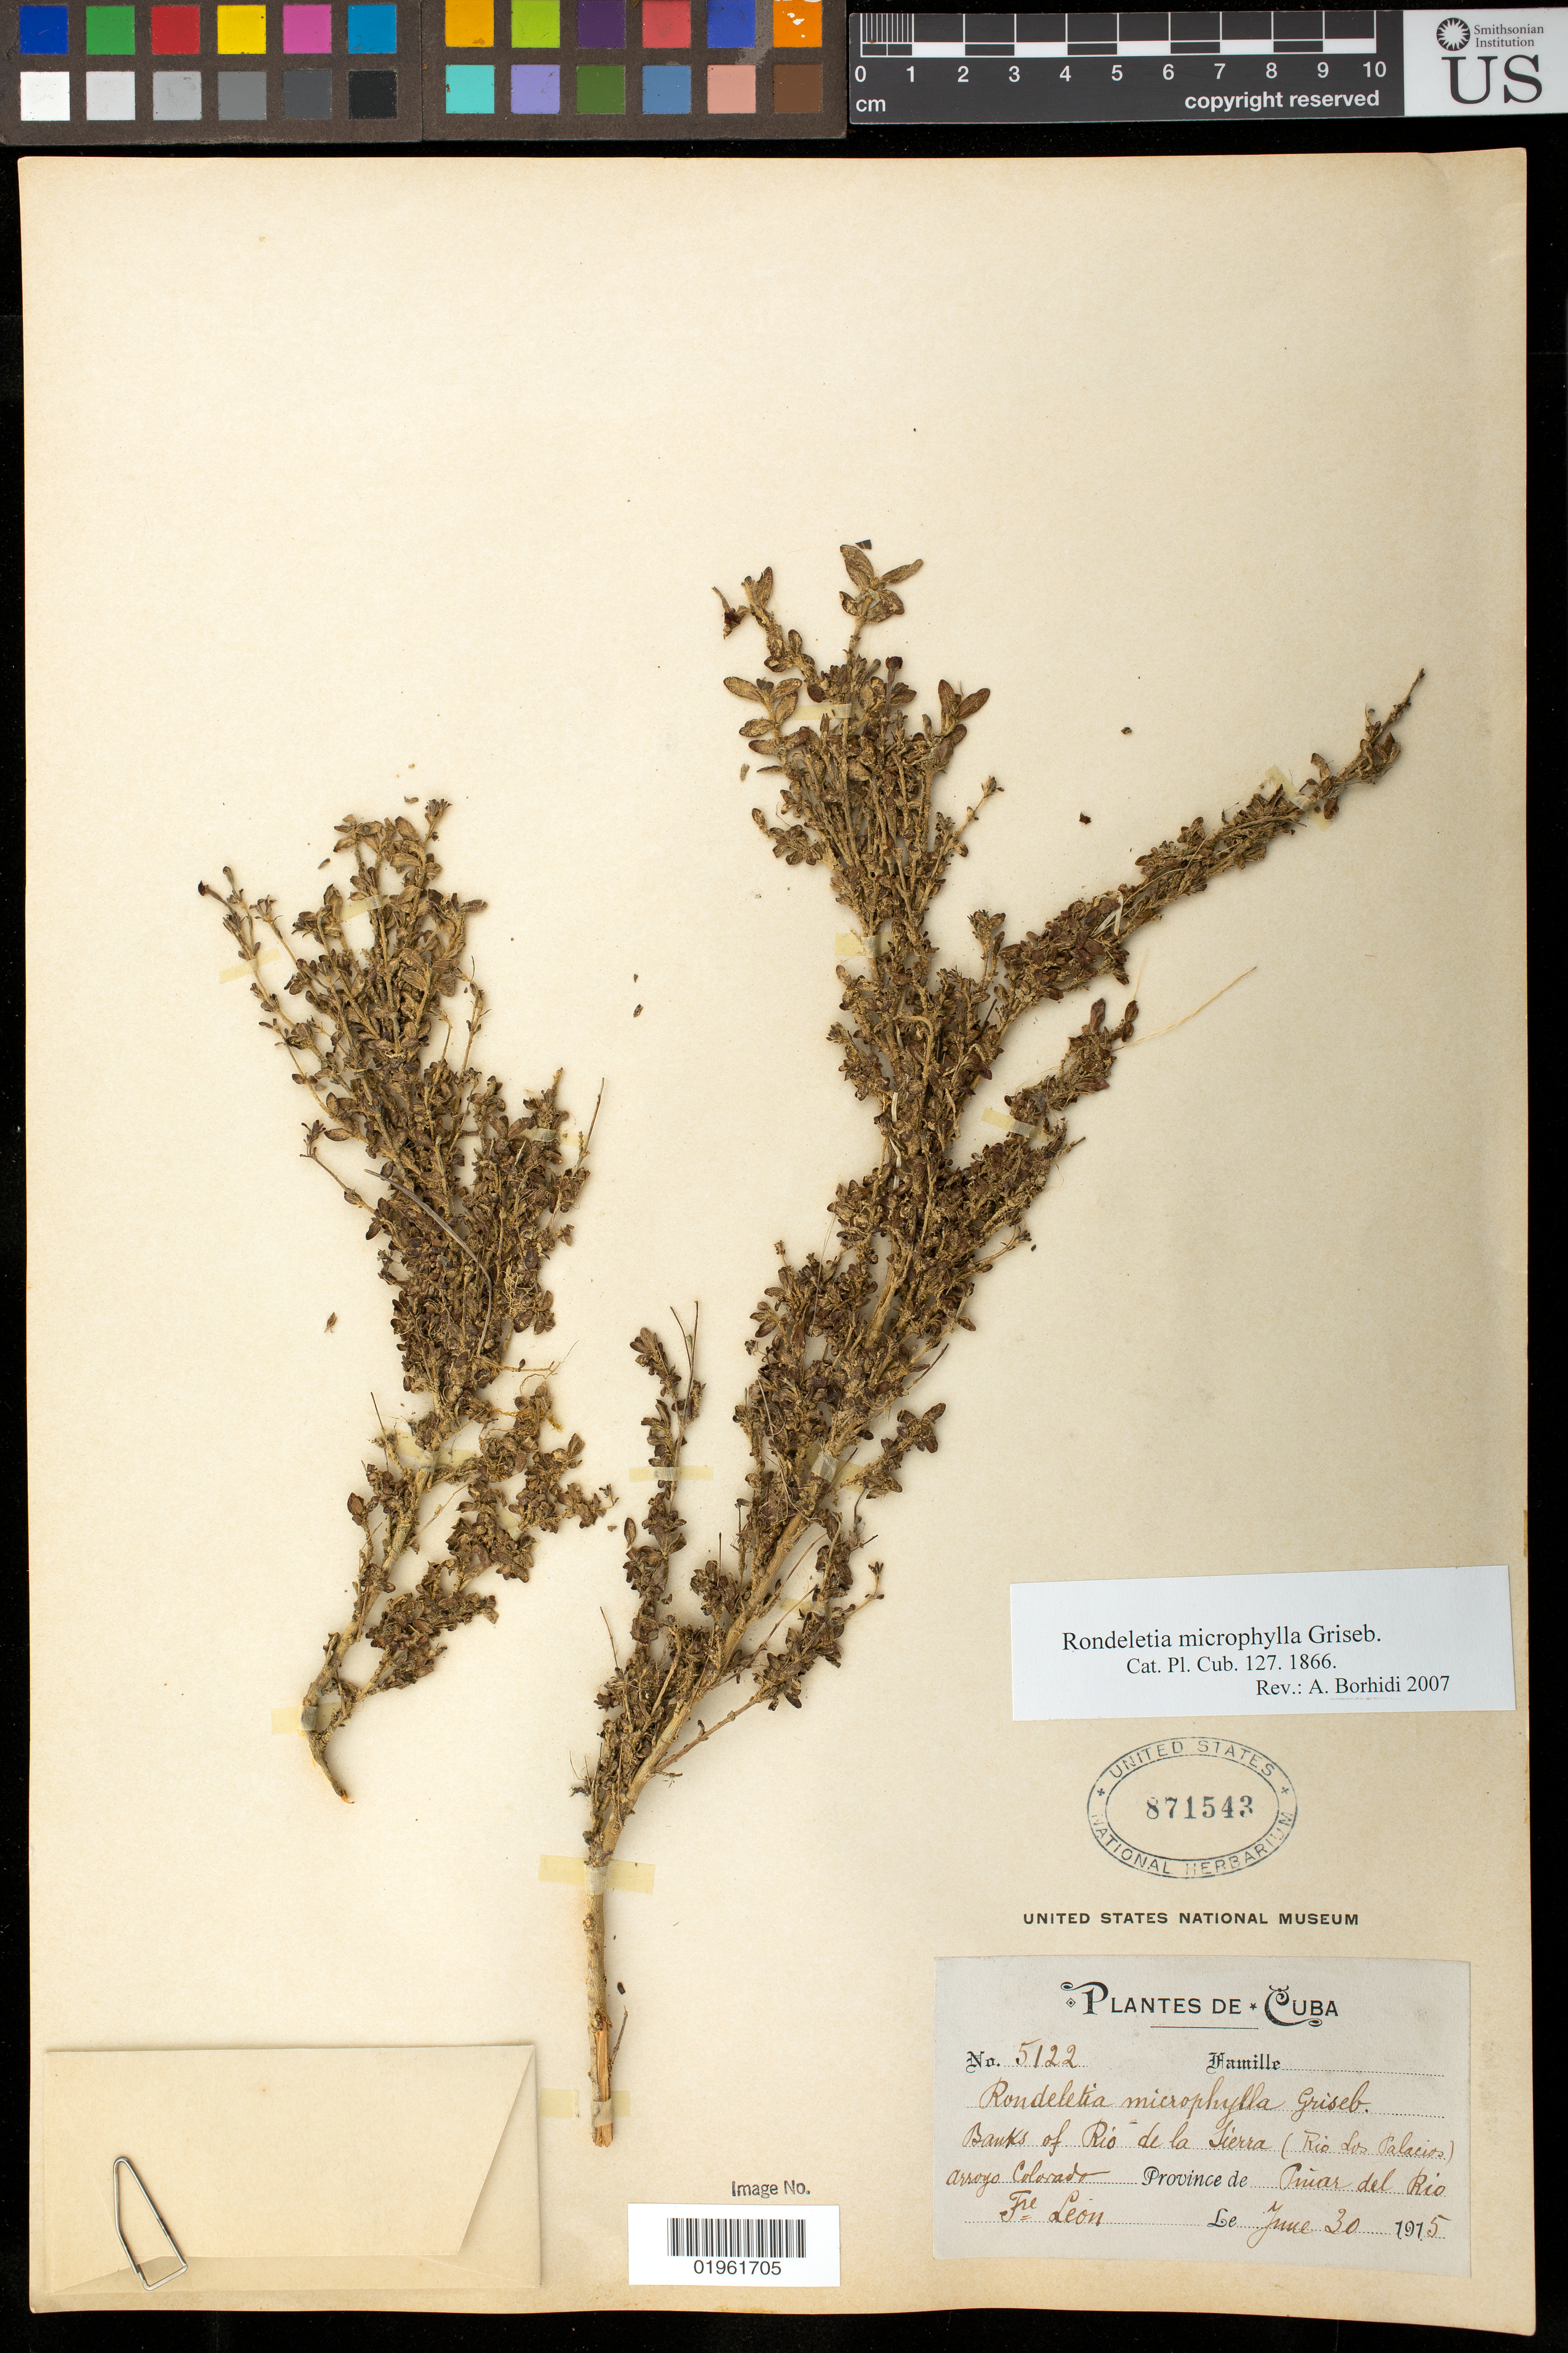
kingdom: Plantae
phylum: Tracheophyta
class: Magnoliopsida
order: Gentianales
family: Rubiaceae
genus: Rondeletia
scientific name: Rondeletia microphylla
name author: Griseb.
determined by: Borhidi, Attila L.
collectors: Bro. León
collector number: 5122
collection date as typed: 30 Jun 1915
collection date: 1915-06-30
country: Cuba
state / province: Pinar del Rio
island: Cuba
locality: Banks of Rio de la Sierra (Rio dos Palacios) arroyo Colorado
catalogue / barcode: US 871543